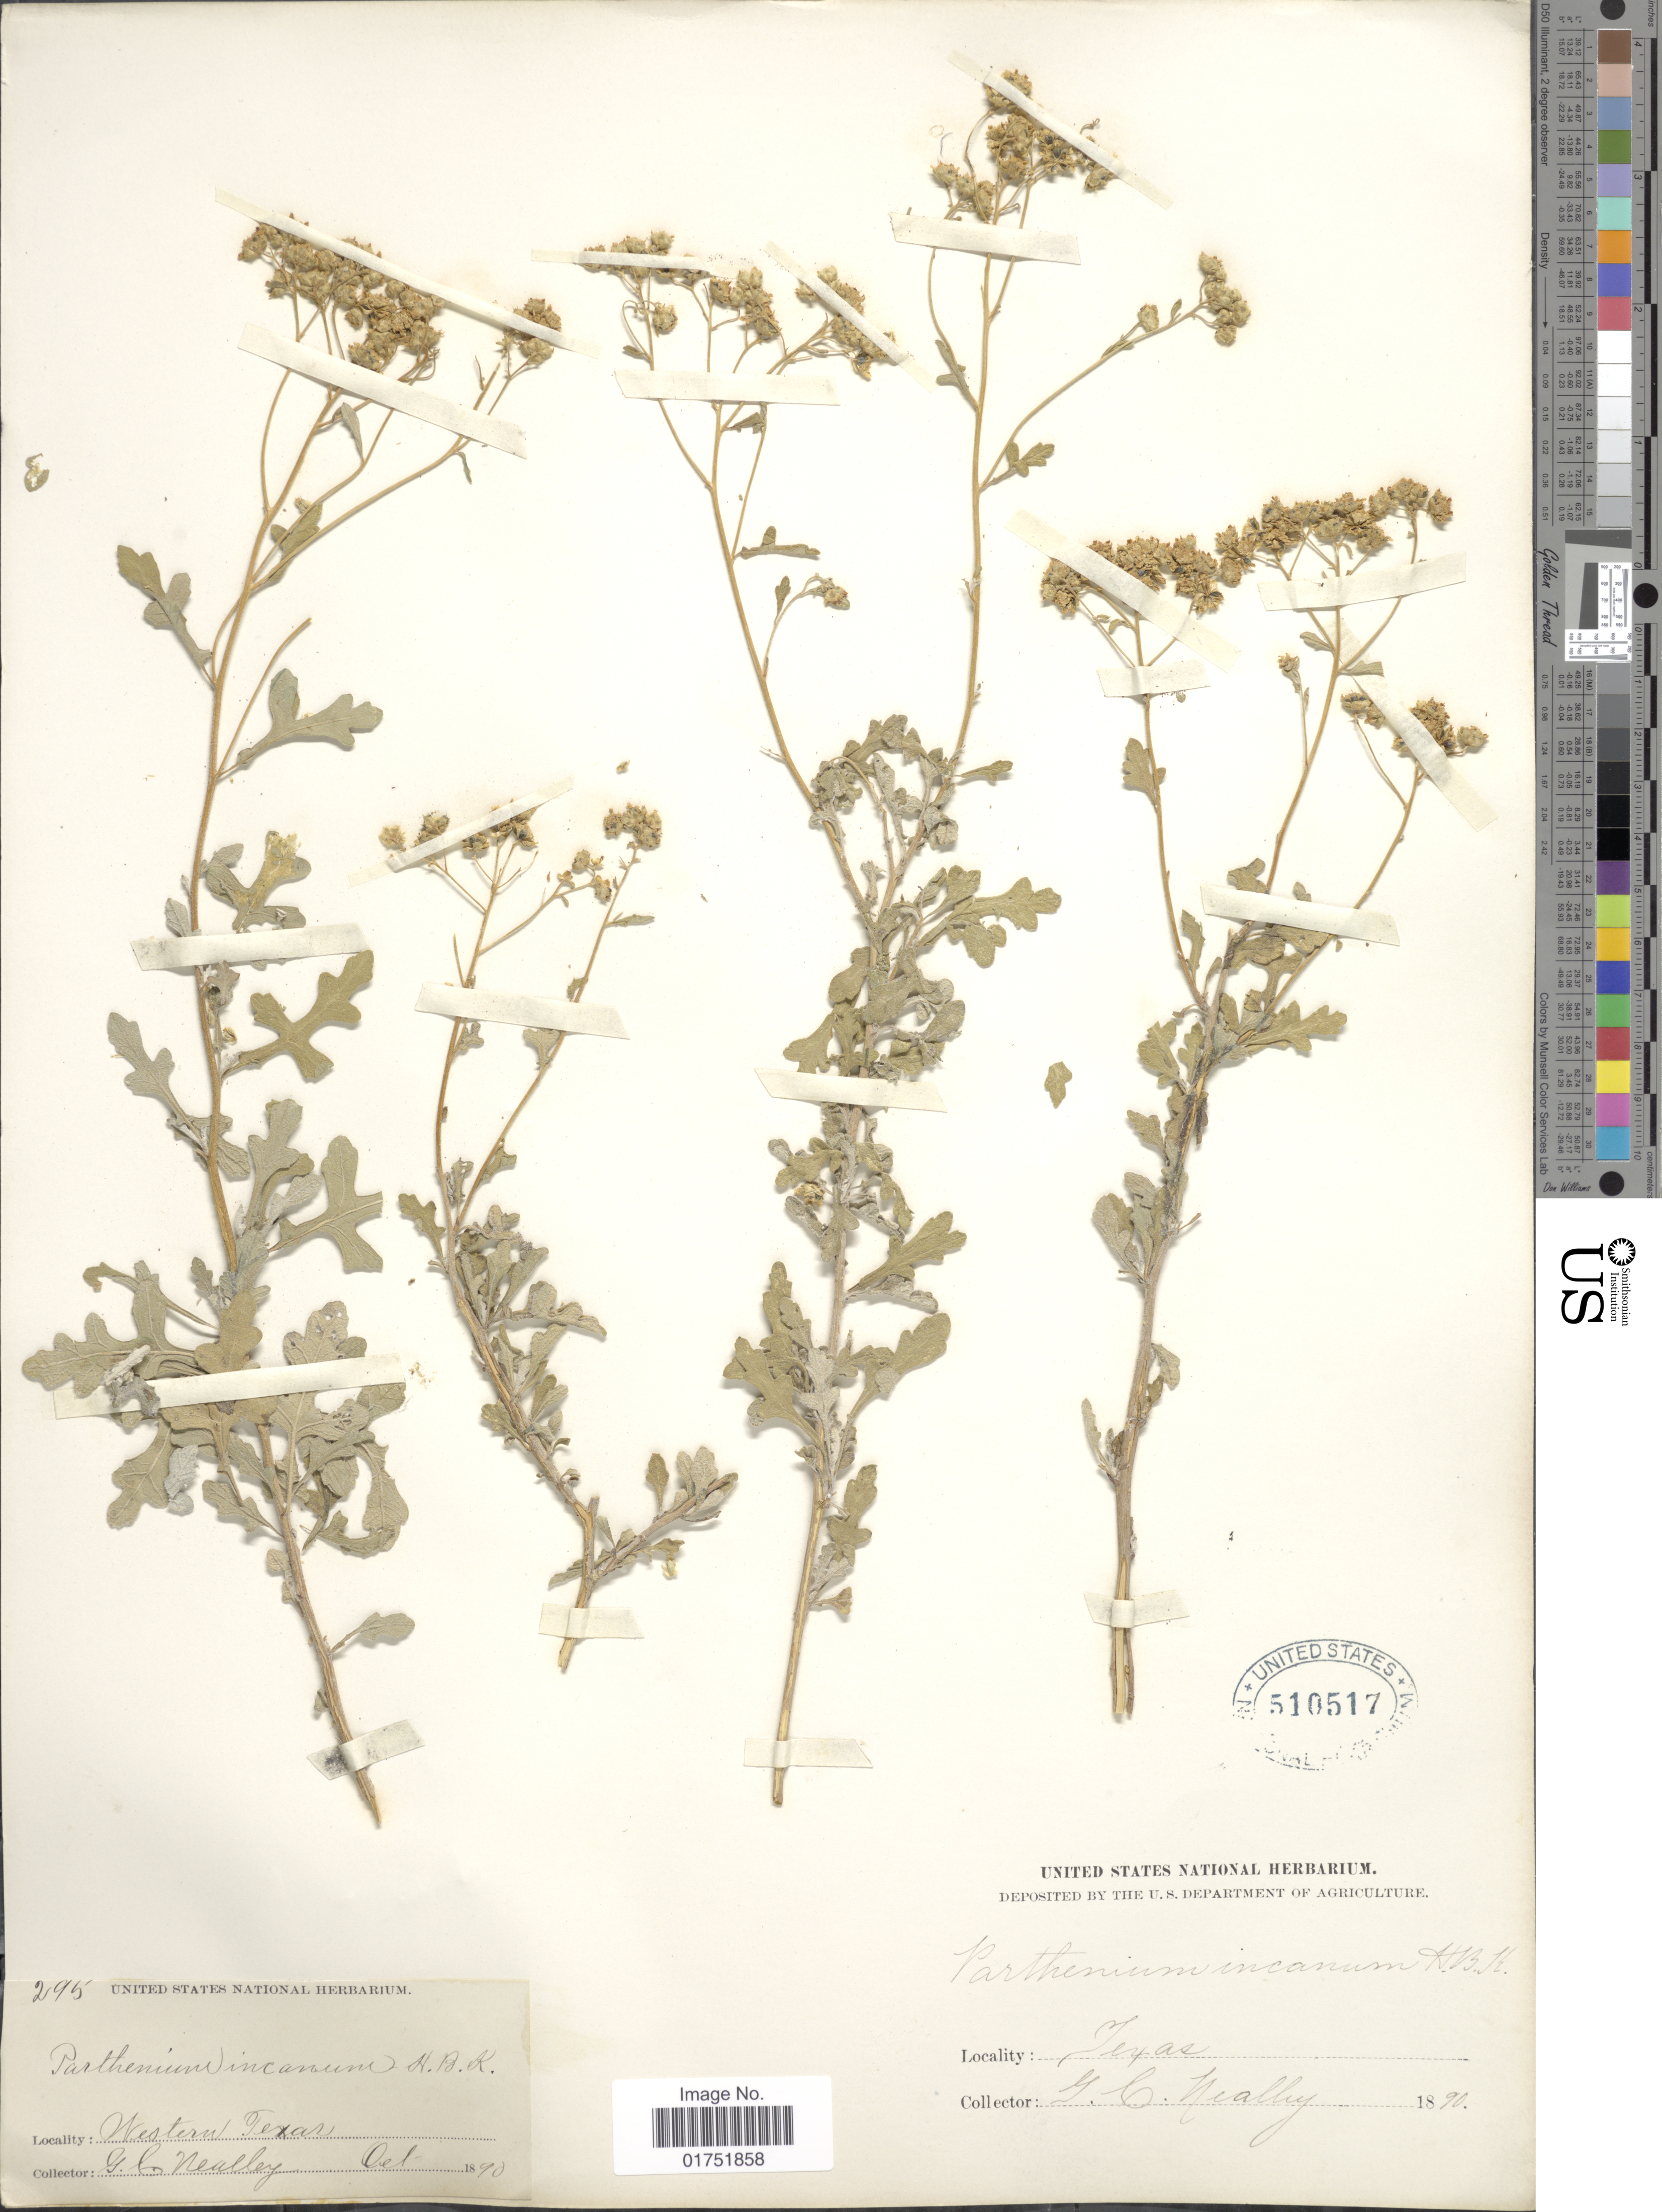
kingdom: Plantae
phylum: Tracheophyta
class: Magnoliopsida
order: Asterales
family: Asteraceae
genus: Parthenium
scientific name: Parthenium incanum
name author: Kunth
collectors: G. C. Nealley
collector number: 295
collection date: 1890-10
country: United States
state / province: Texas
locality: Western Texas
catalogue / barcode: US 510517